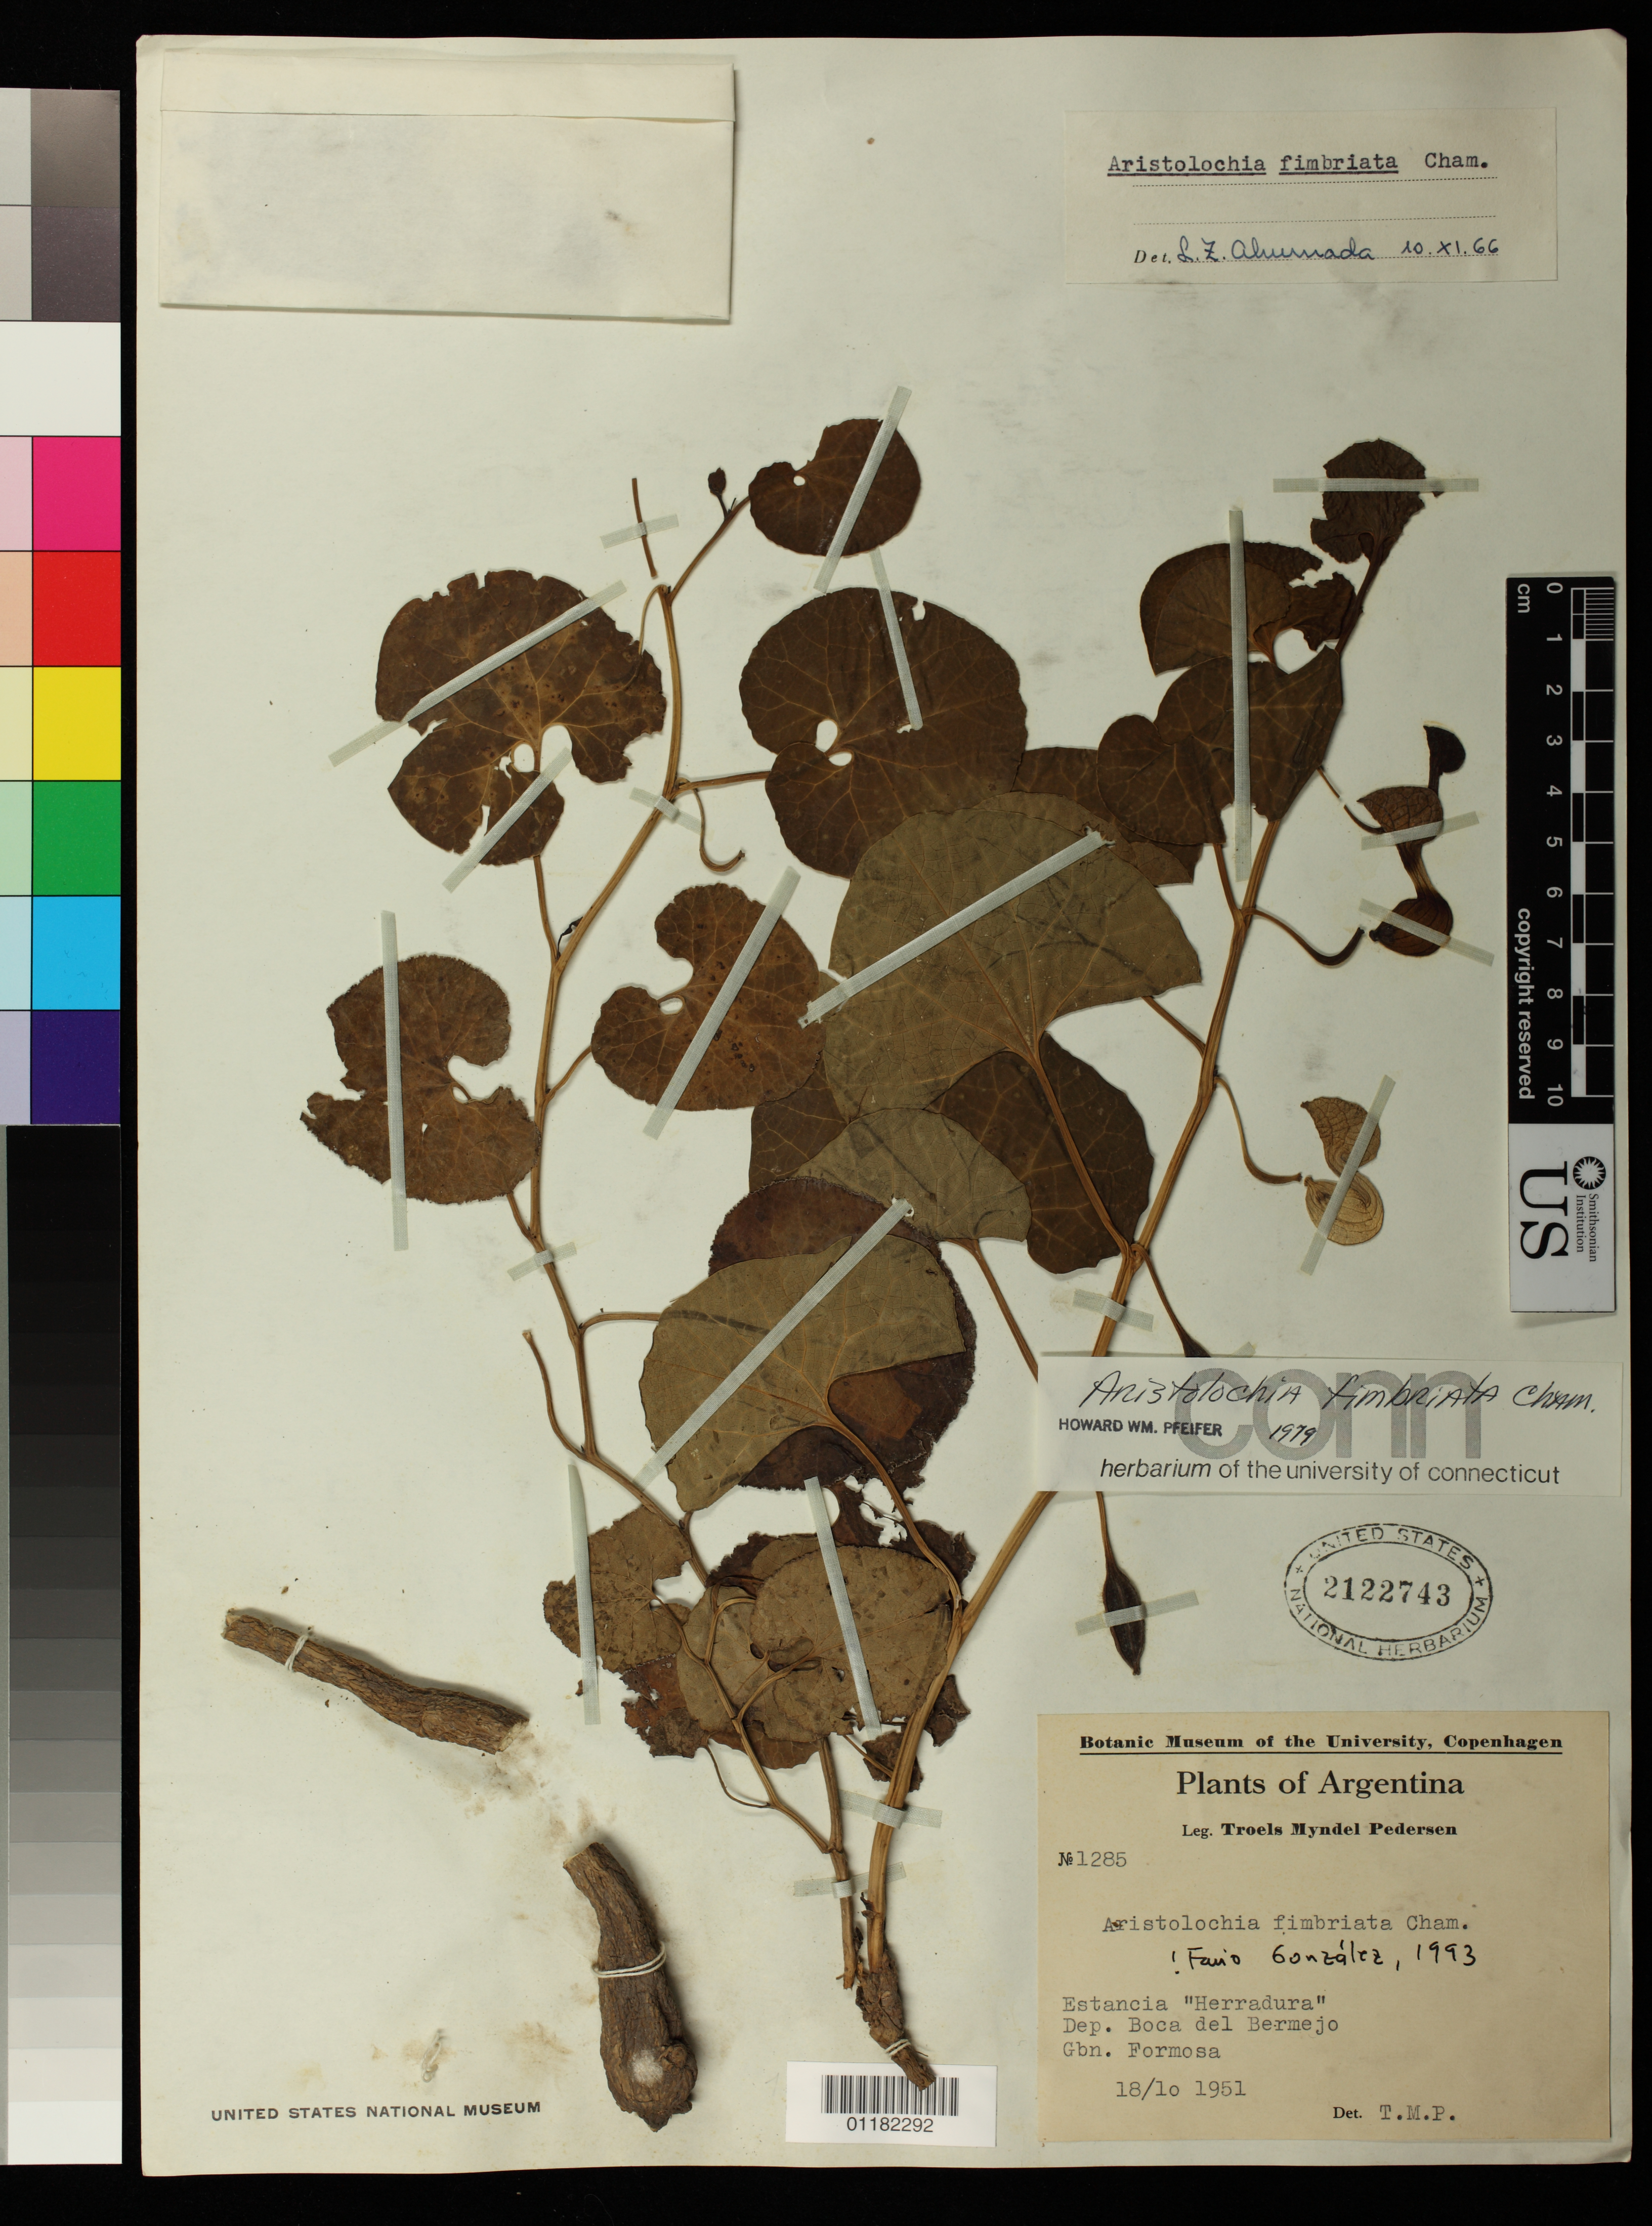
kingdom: Plantae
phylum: Tracheophyta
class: Magnoliopsida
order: Piperales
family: Aristolochiaceae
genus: Aristolochia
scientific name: Aristolochia fimbriata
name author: Cham.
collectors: T. M. Pedersen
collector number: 1285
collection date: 1951-10-18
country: Argentina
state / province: Formosa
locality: Estancia "Herrudura" Dep. Boca del Bermejo Gbn. Formosa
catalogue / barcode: US 2122743